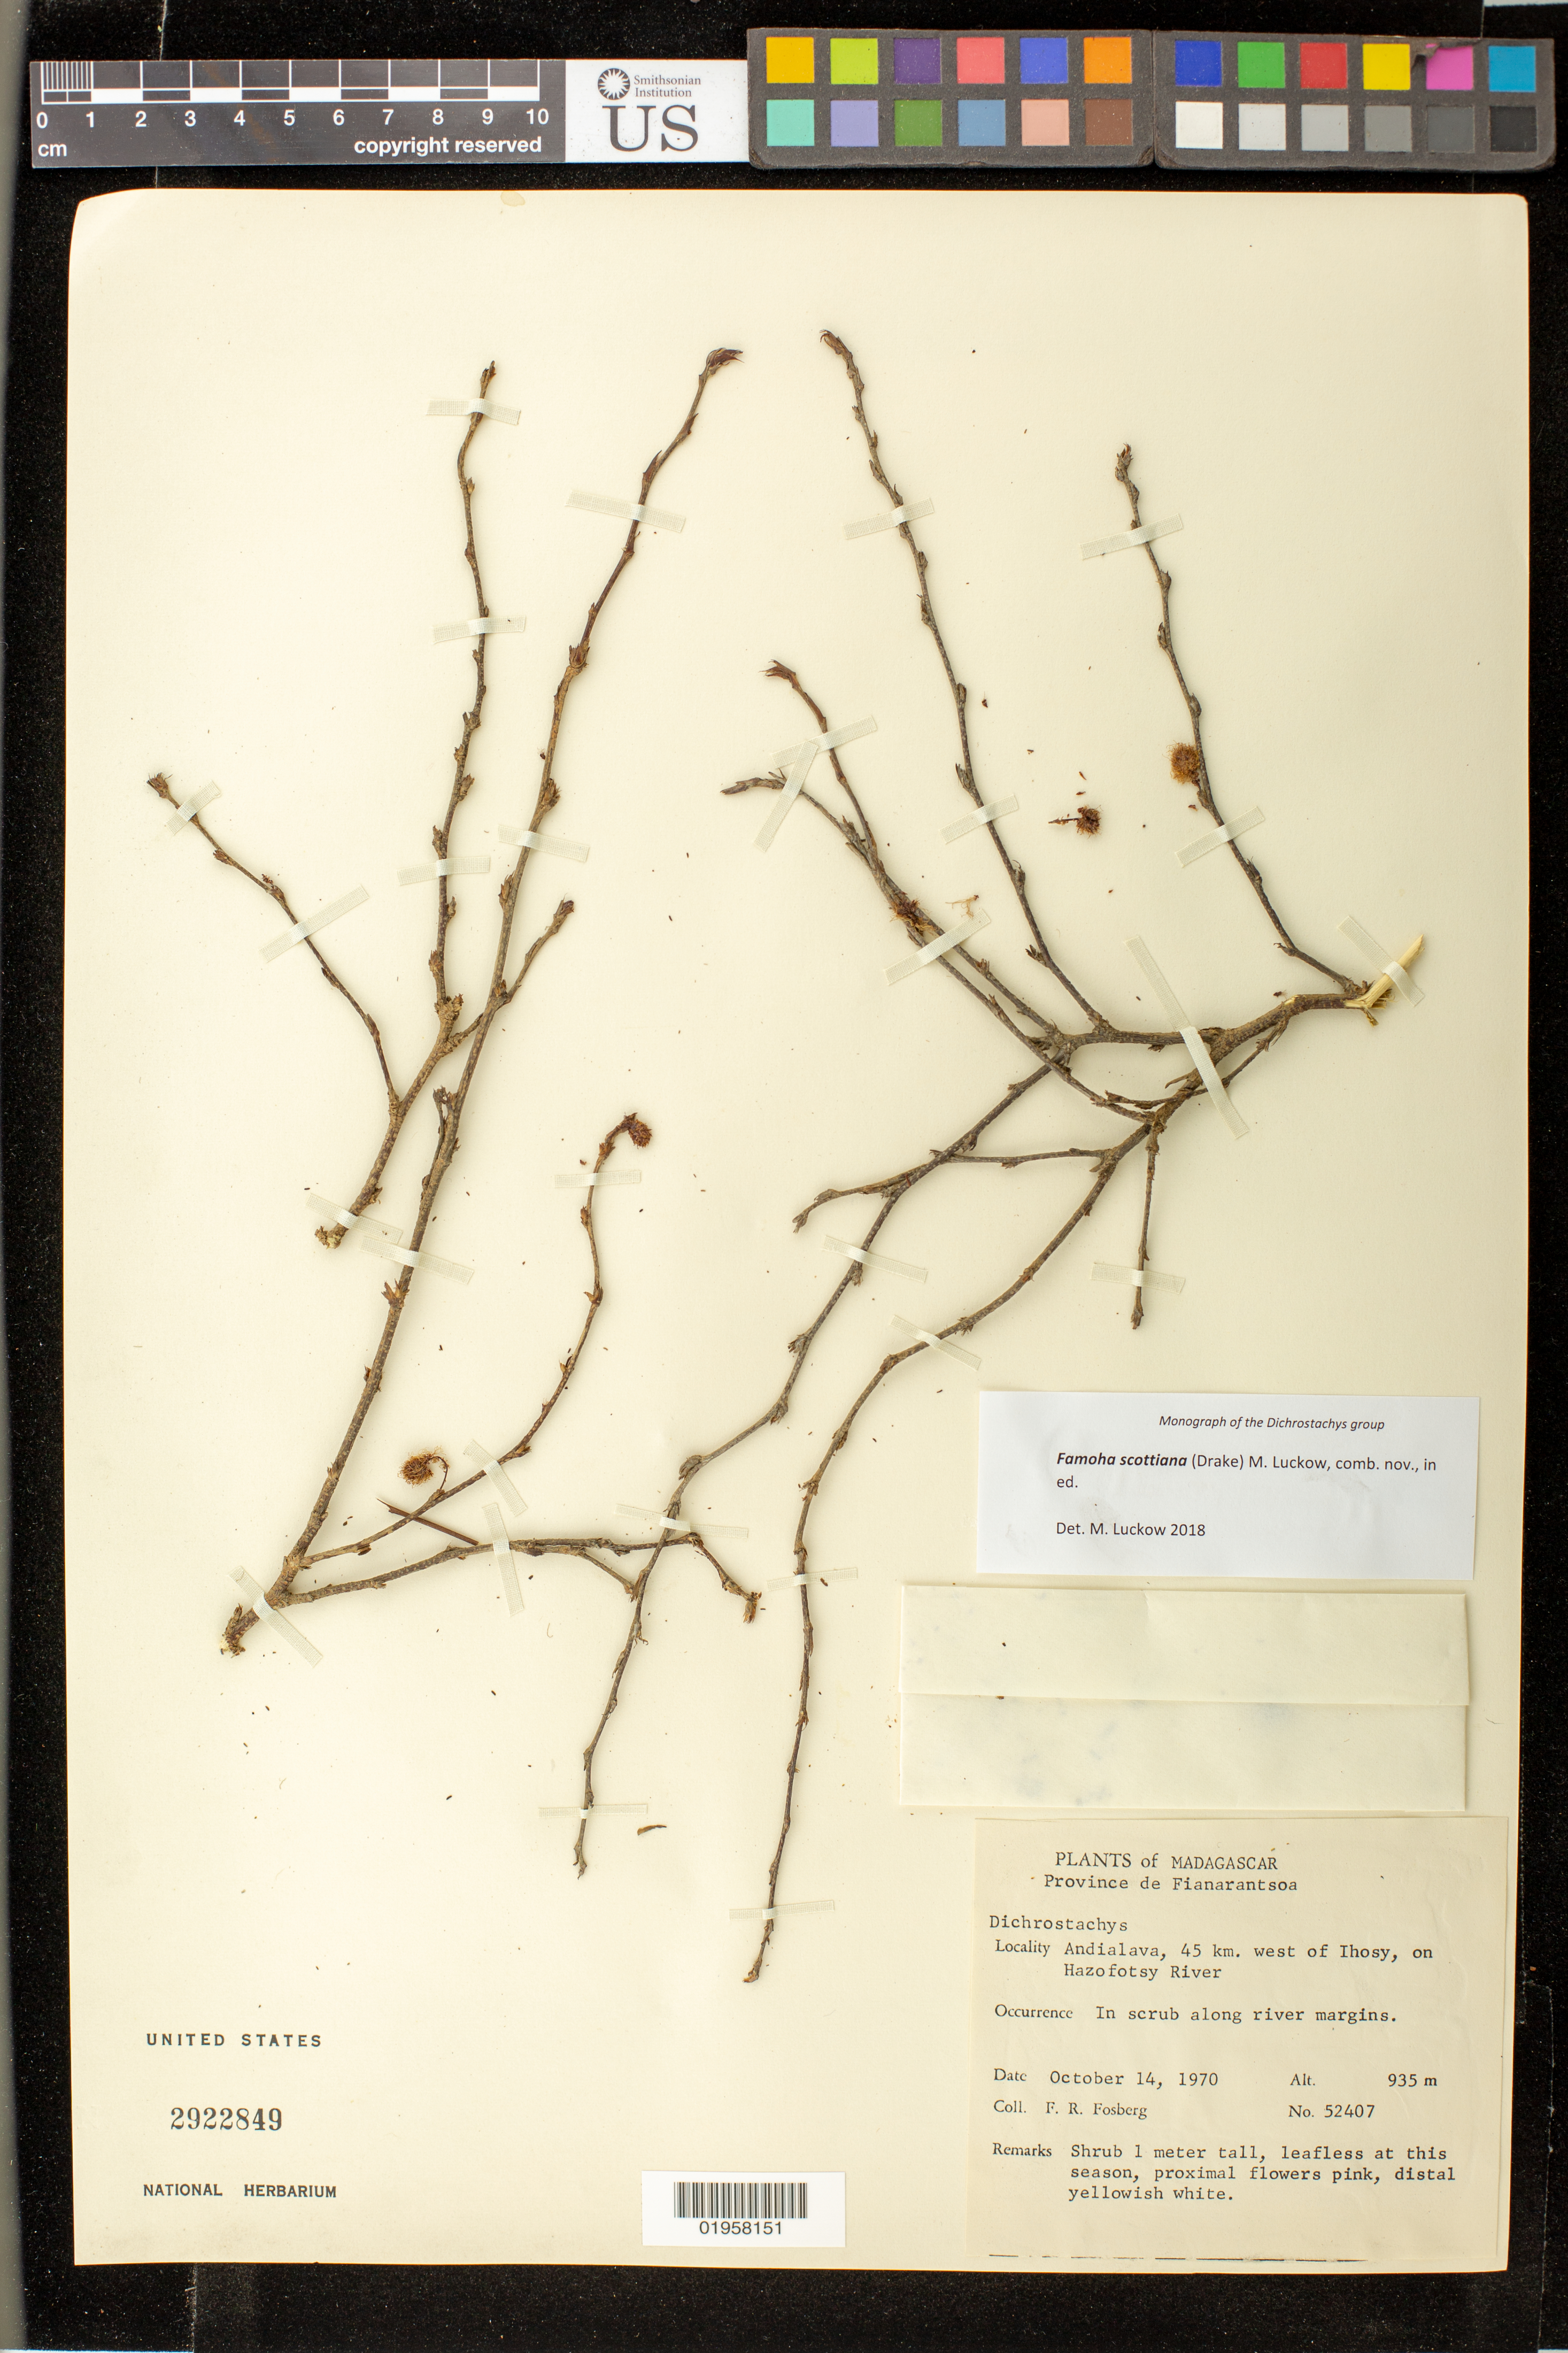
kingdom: Plantae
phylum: Tracheophyta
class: Magnoliopsida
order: Fabales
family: Fabaceae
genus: Dichrostachys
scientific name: Dichrostachys scottiana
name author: (Drake) Villiers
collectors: F. R. Fosberg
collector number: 52407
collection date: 1970-10-14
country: Madagascar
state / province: Ihorombe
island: Madagascar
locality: Andialava, 45 km W of Ihosy, on Hazofotsy River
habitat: In scrub along river margins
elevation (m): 935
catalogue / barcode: US 2922849